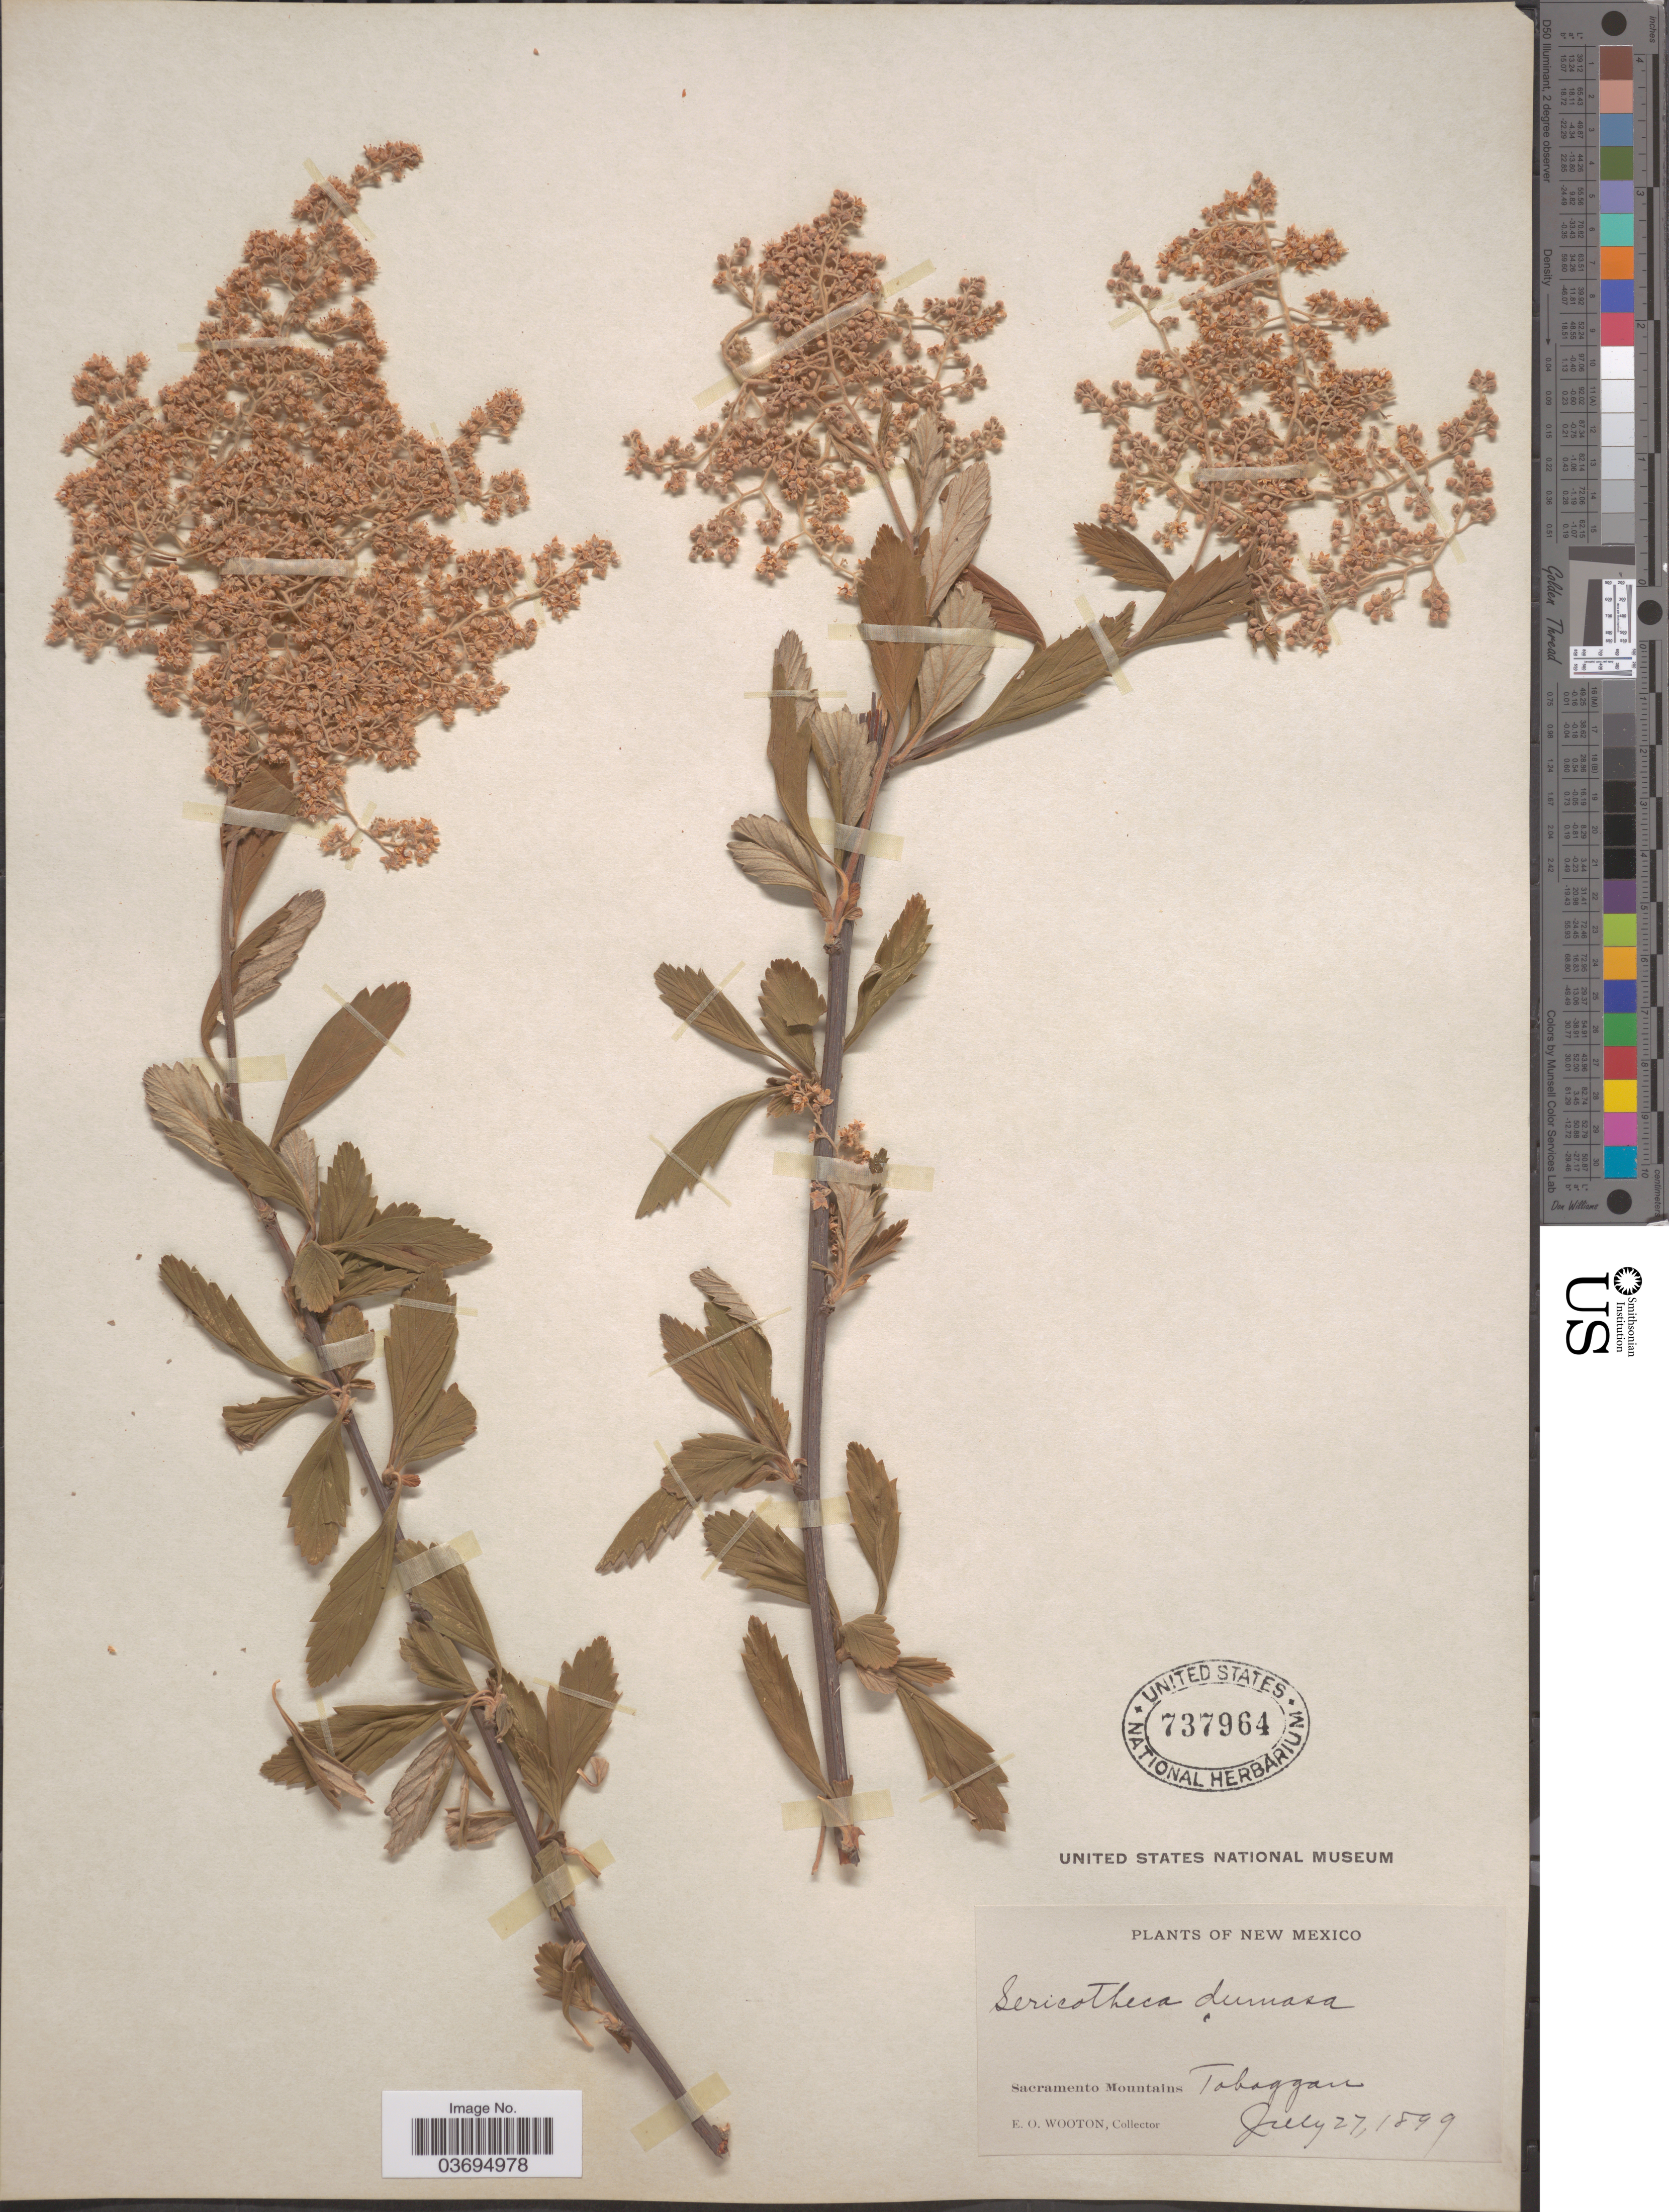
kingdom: Plantae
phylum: Tracheophyta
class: Magnoliopsida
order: Rosales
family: Rosaceae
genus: Holodiscus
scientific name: Holodiscus discolor var. dumosus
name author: Maxim. ex J.M. Coult.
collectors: E. O. Wooton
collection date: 1899-07-27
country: United States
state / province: New Mexico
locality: Sacramento Mountains. Toboggan.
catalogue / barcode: US 737964